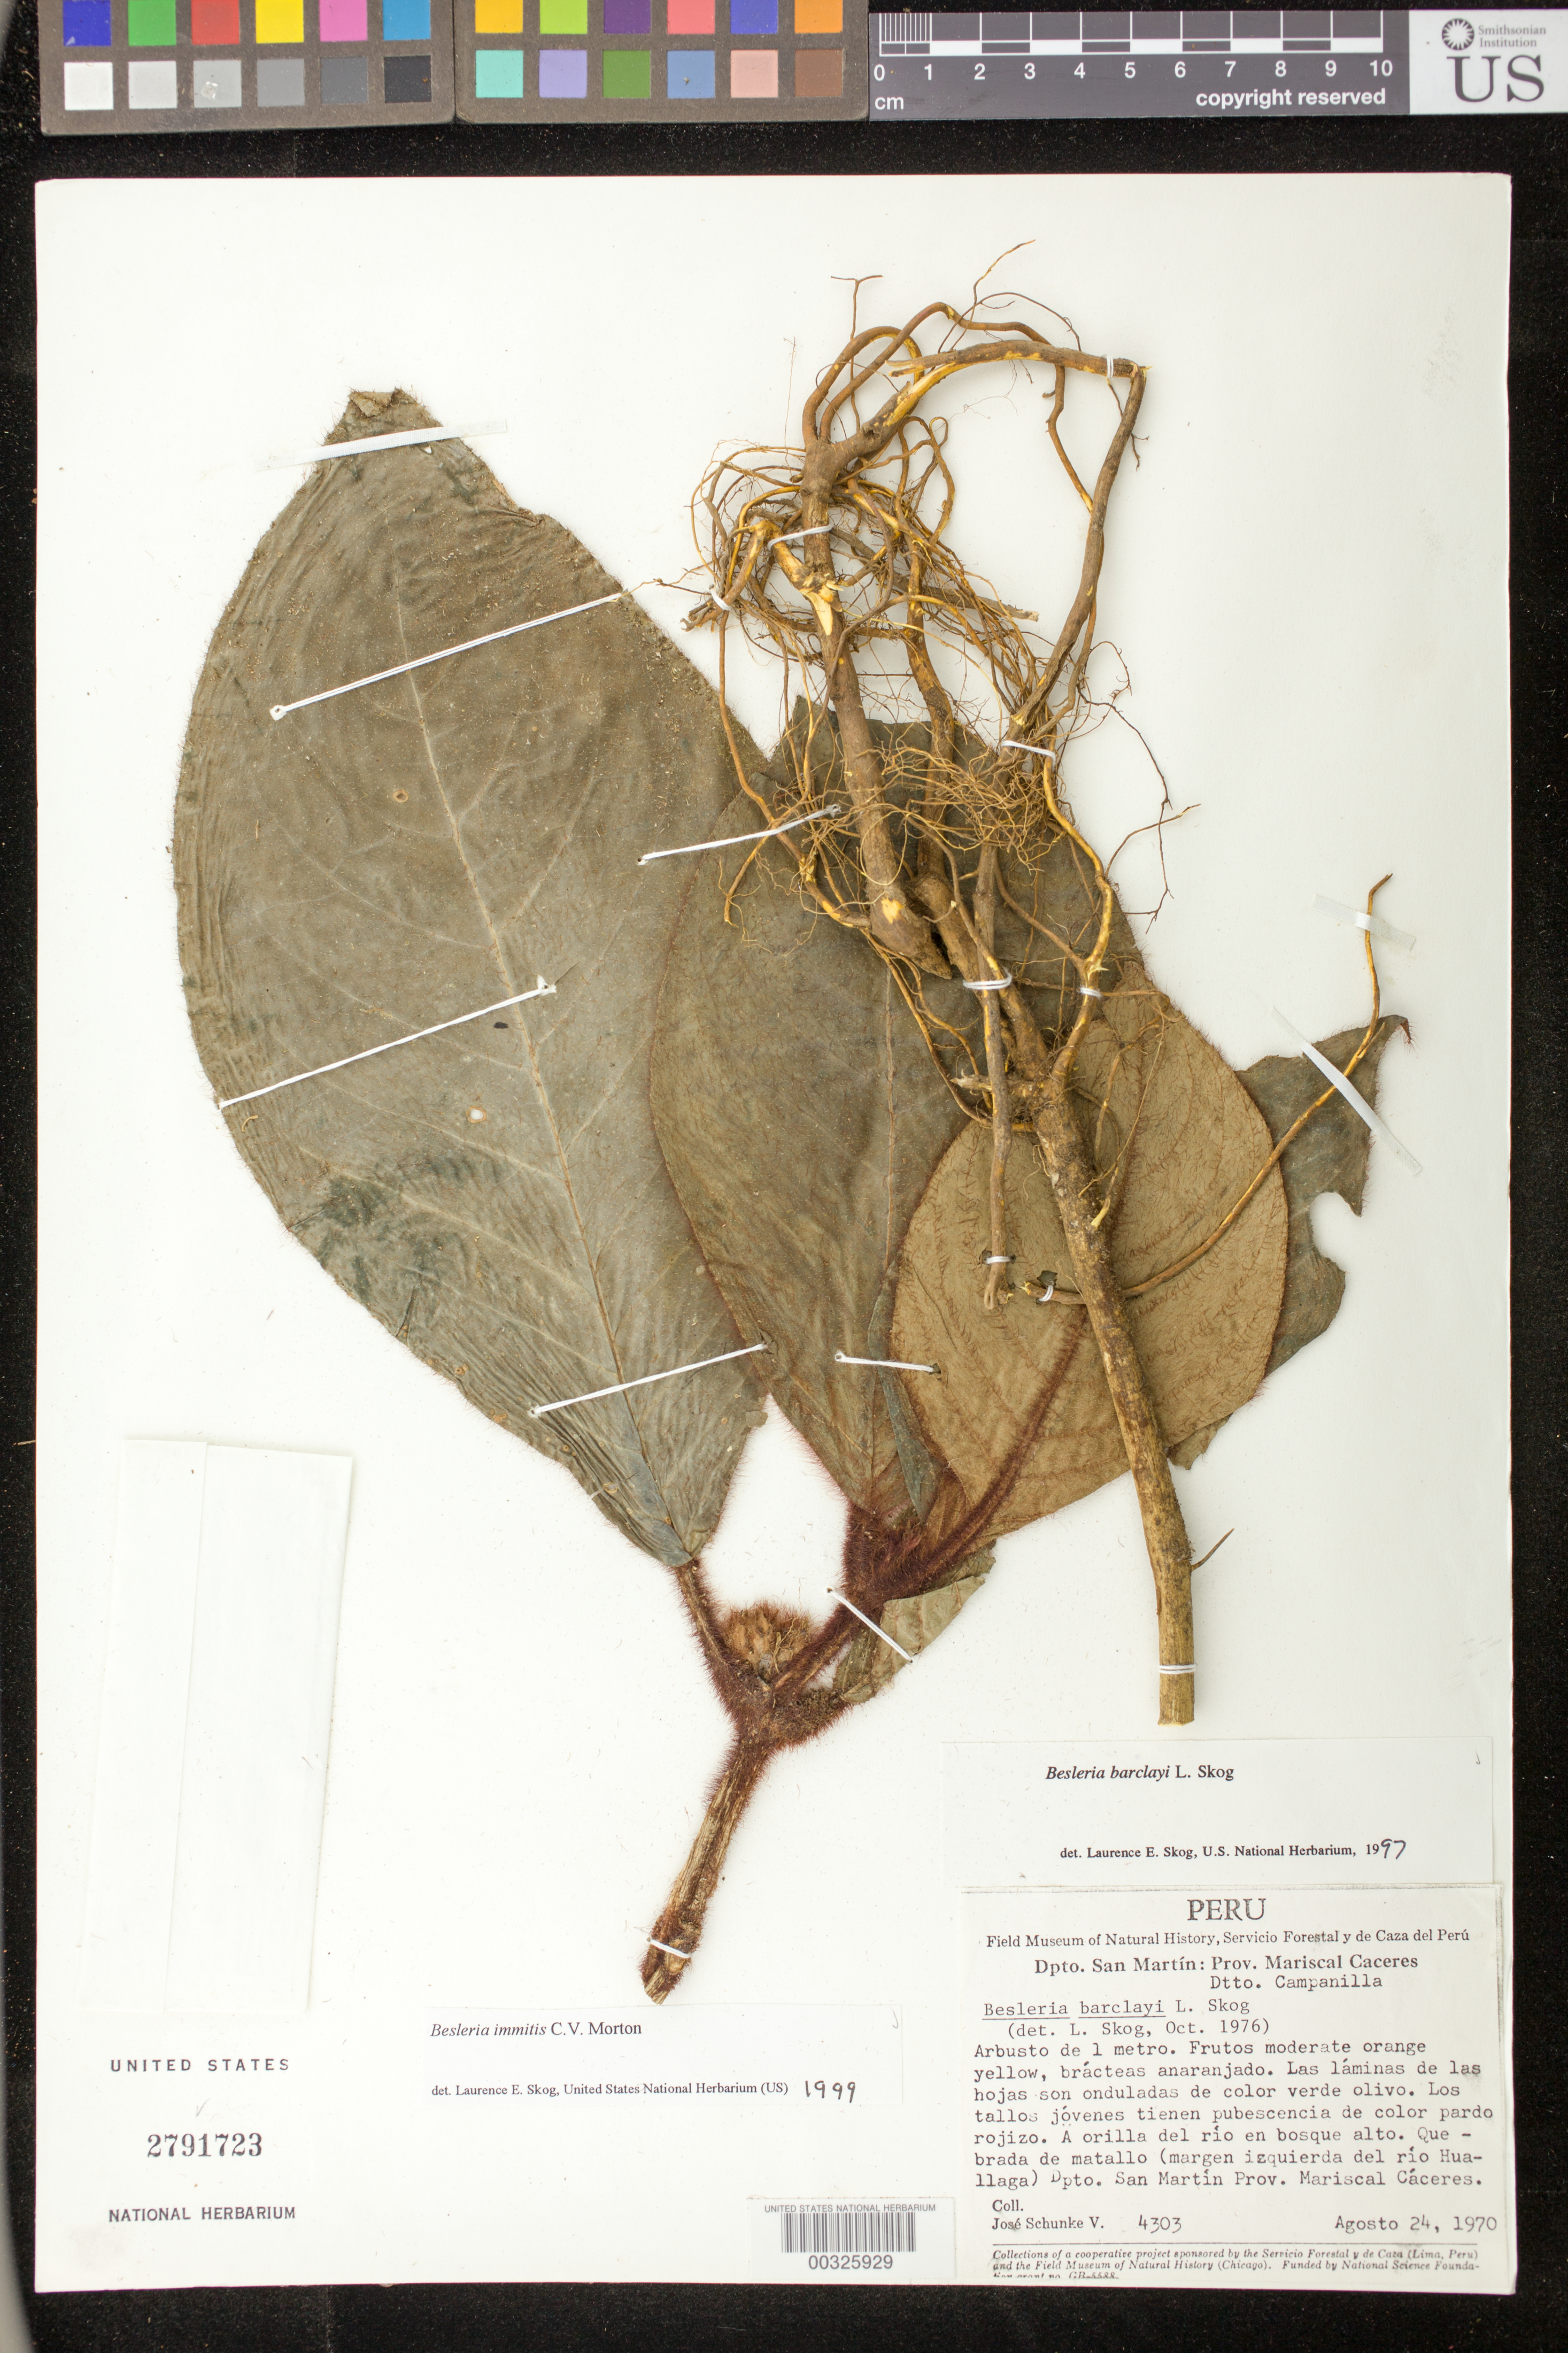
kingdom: Plantae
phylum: Tracheophyta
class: Magnoliopsida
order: Lamiales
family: Gesneriaceae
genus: Besleria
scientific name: Besleria immitis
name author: C.V. Morton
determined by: Skog, Laurence E.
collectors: J. Schunke Vigo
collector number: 4303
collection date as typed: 24 Aug 1970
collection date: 1970-08-24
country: Peru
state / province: San Martín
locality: Prov. Mariscal Cáceres, Dtto. Campanilla; Quebrada de matallo (margen izquierda del río Huallaga)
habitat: A orilla del río en bosque alto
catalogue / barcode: US 2791723